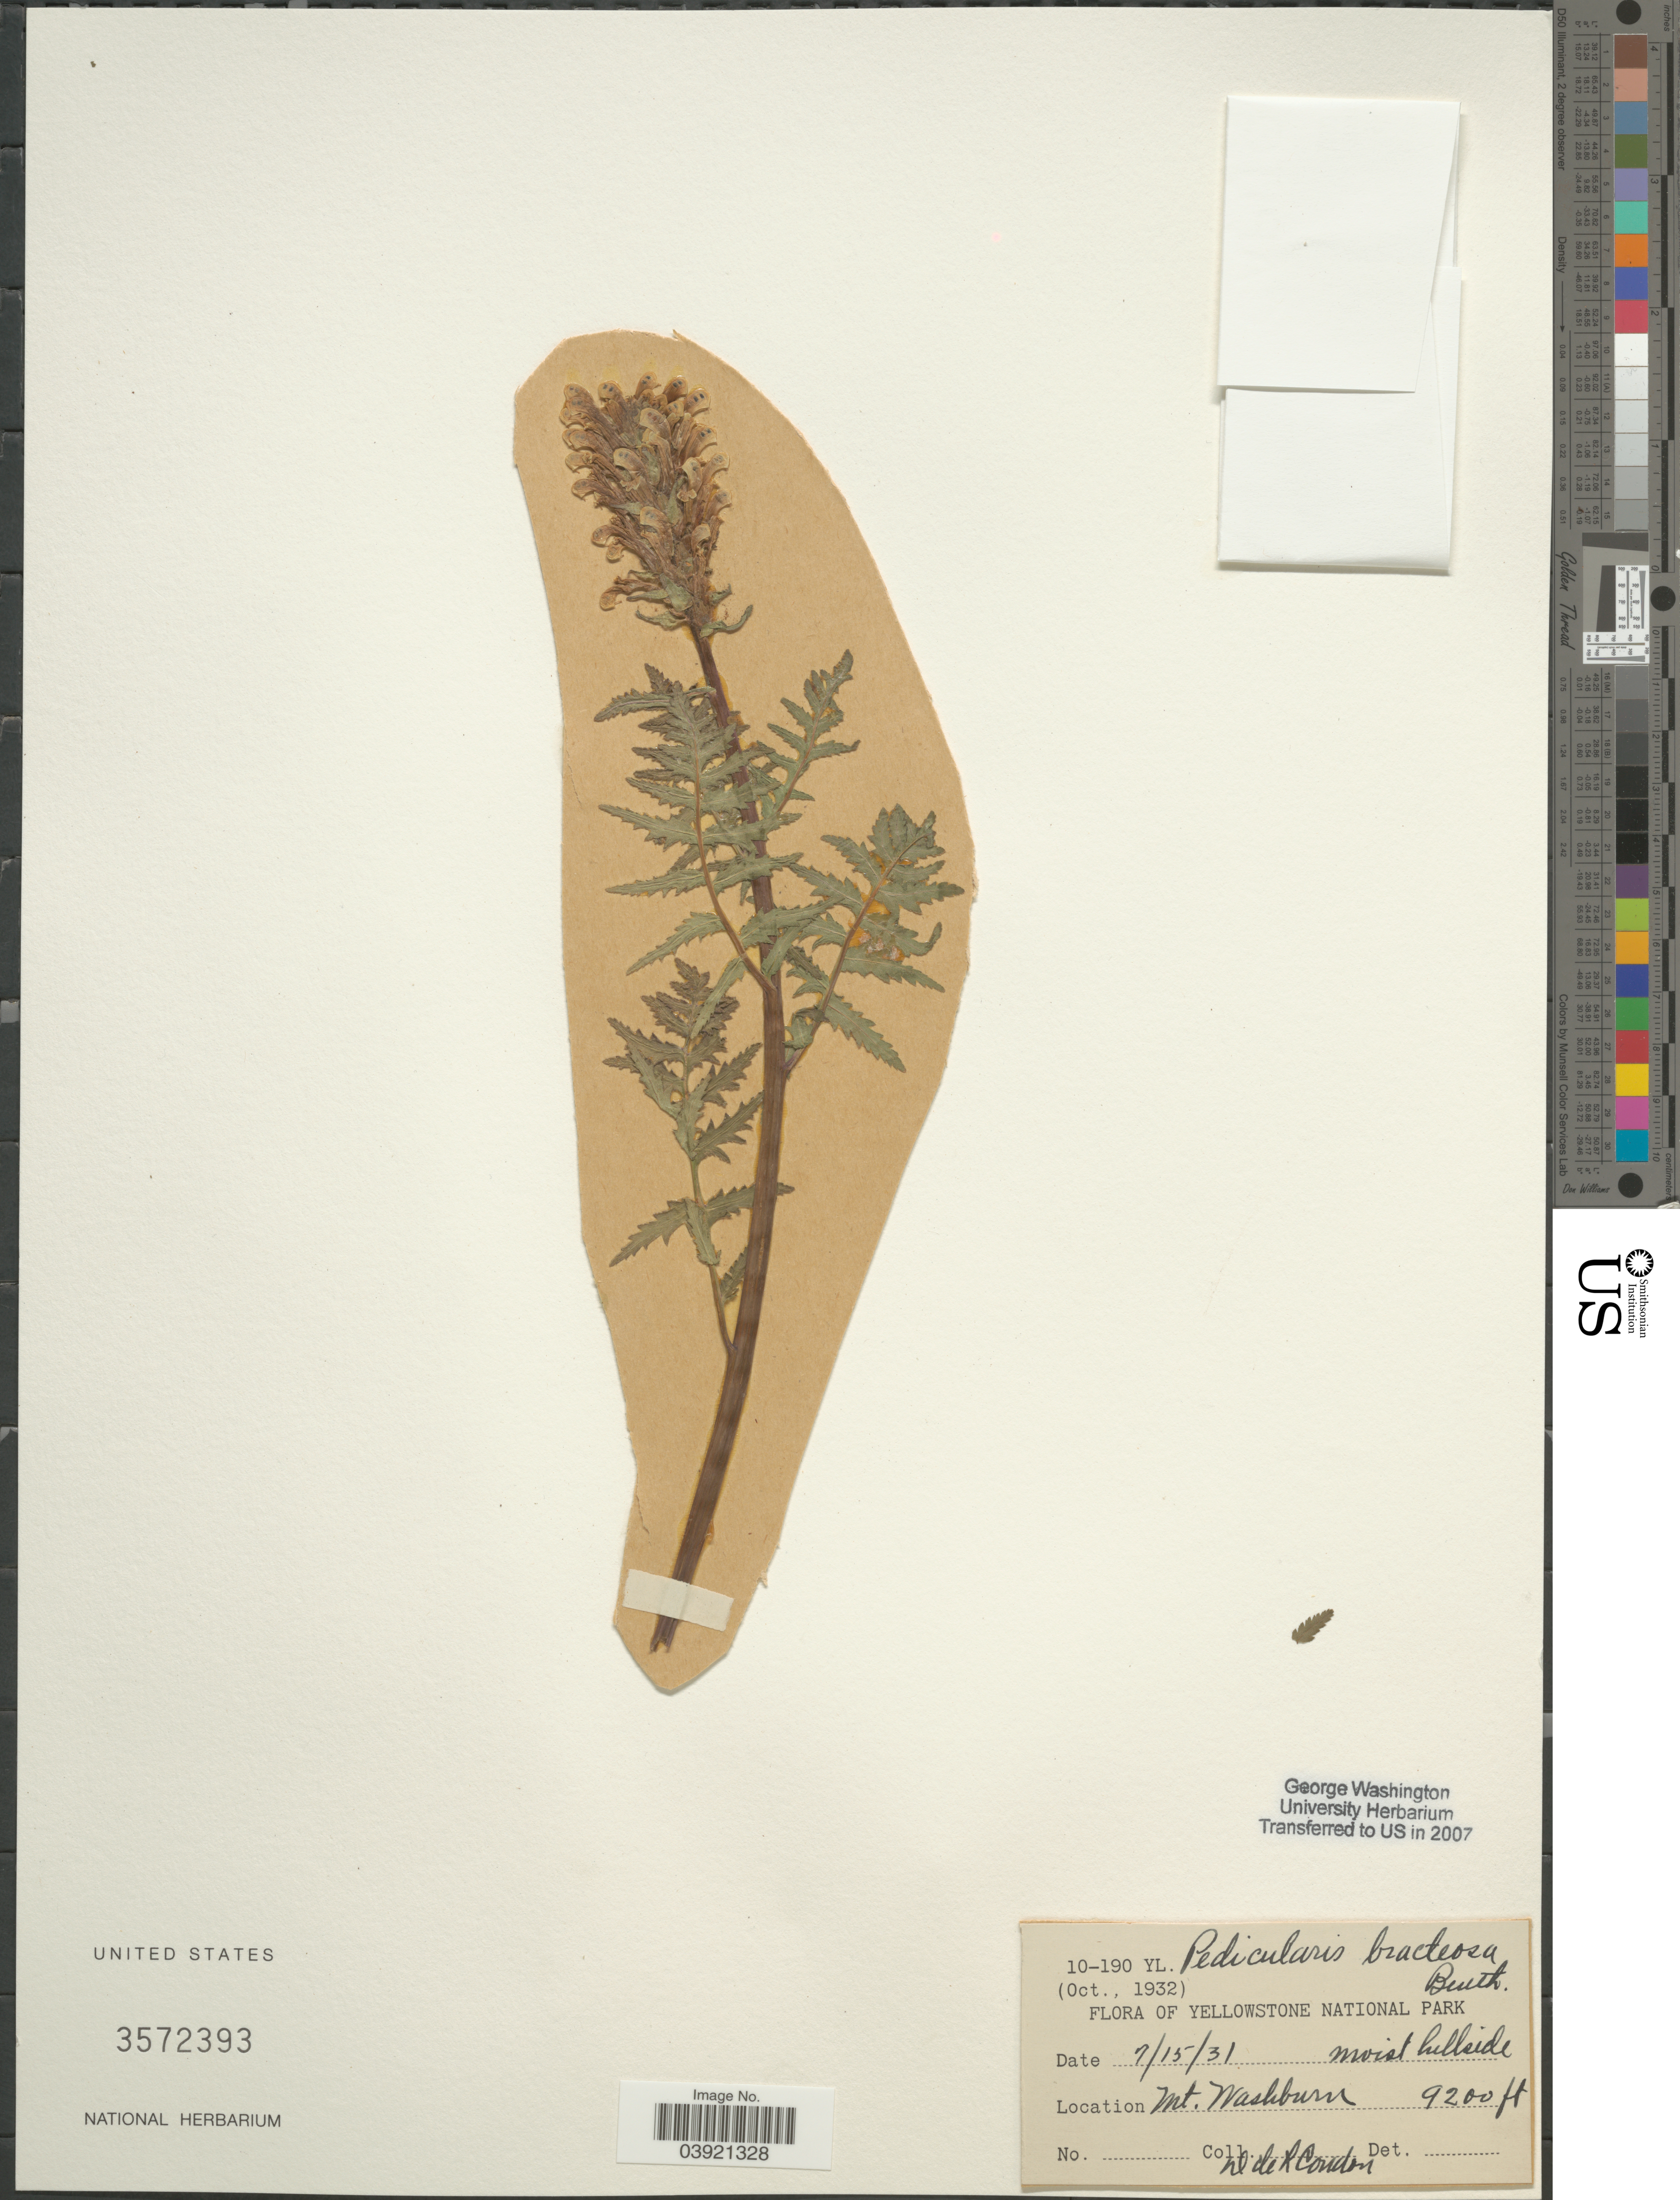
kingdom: Plantae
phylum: Tracheophyta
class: Magnoliopsida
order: Lamiales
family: Orobanchaceae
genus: Pedicularis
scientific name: Pedicularis bracteosa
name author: Benth.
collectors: D. Condon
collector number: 10-190YL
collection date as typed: Transcribed d/m/y: 15/7/31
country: United States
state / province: Wyoming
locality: Yellowstone National Park. Mt. Washburn.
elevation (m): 2804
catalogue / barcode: US 3572393